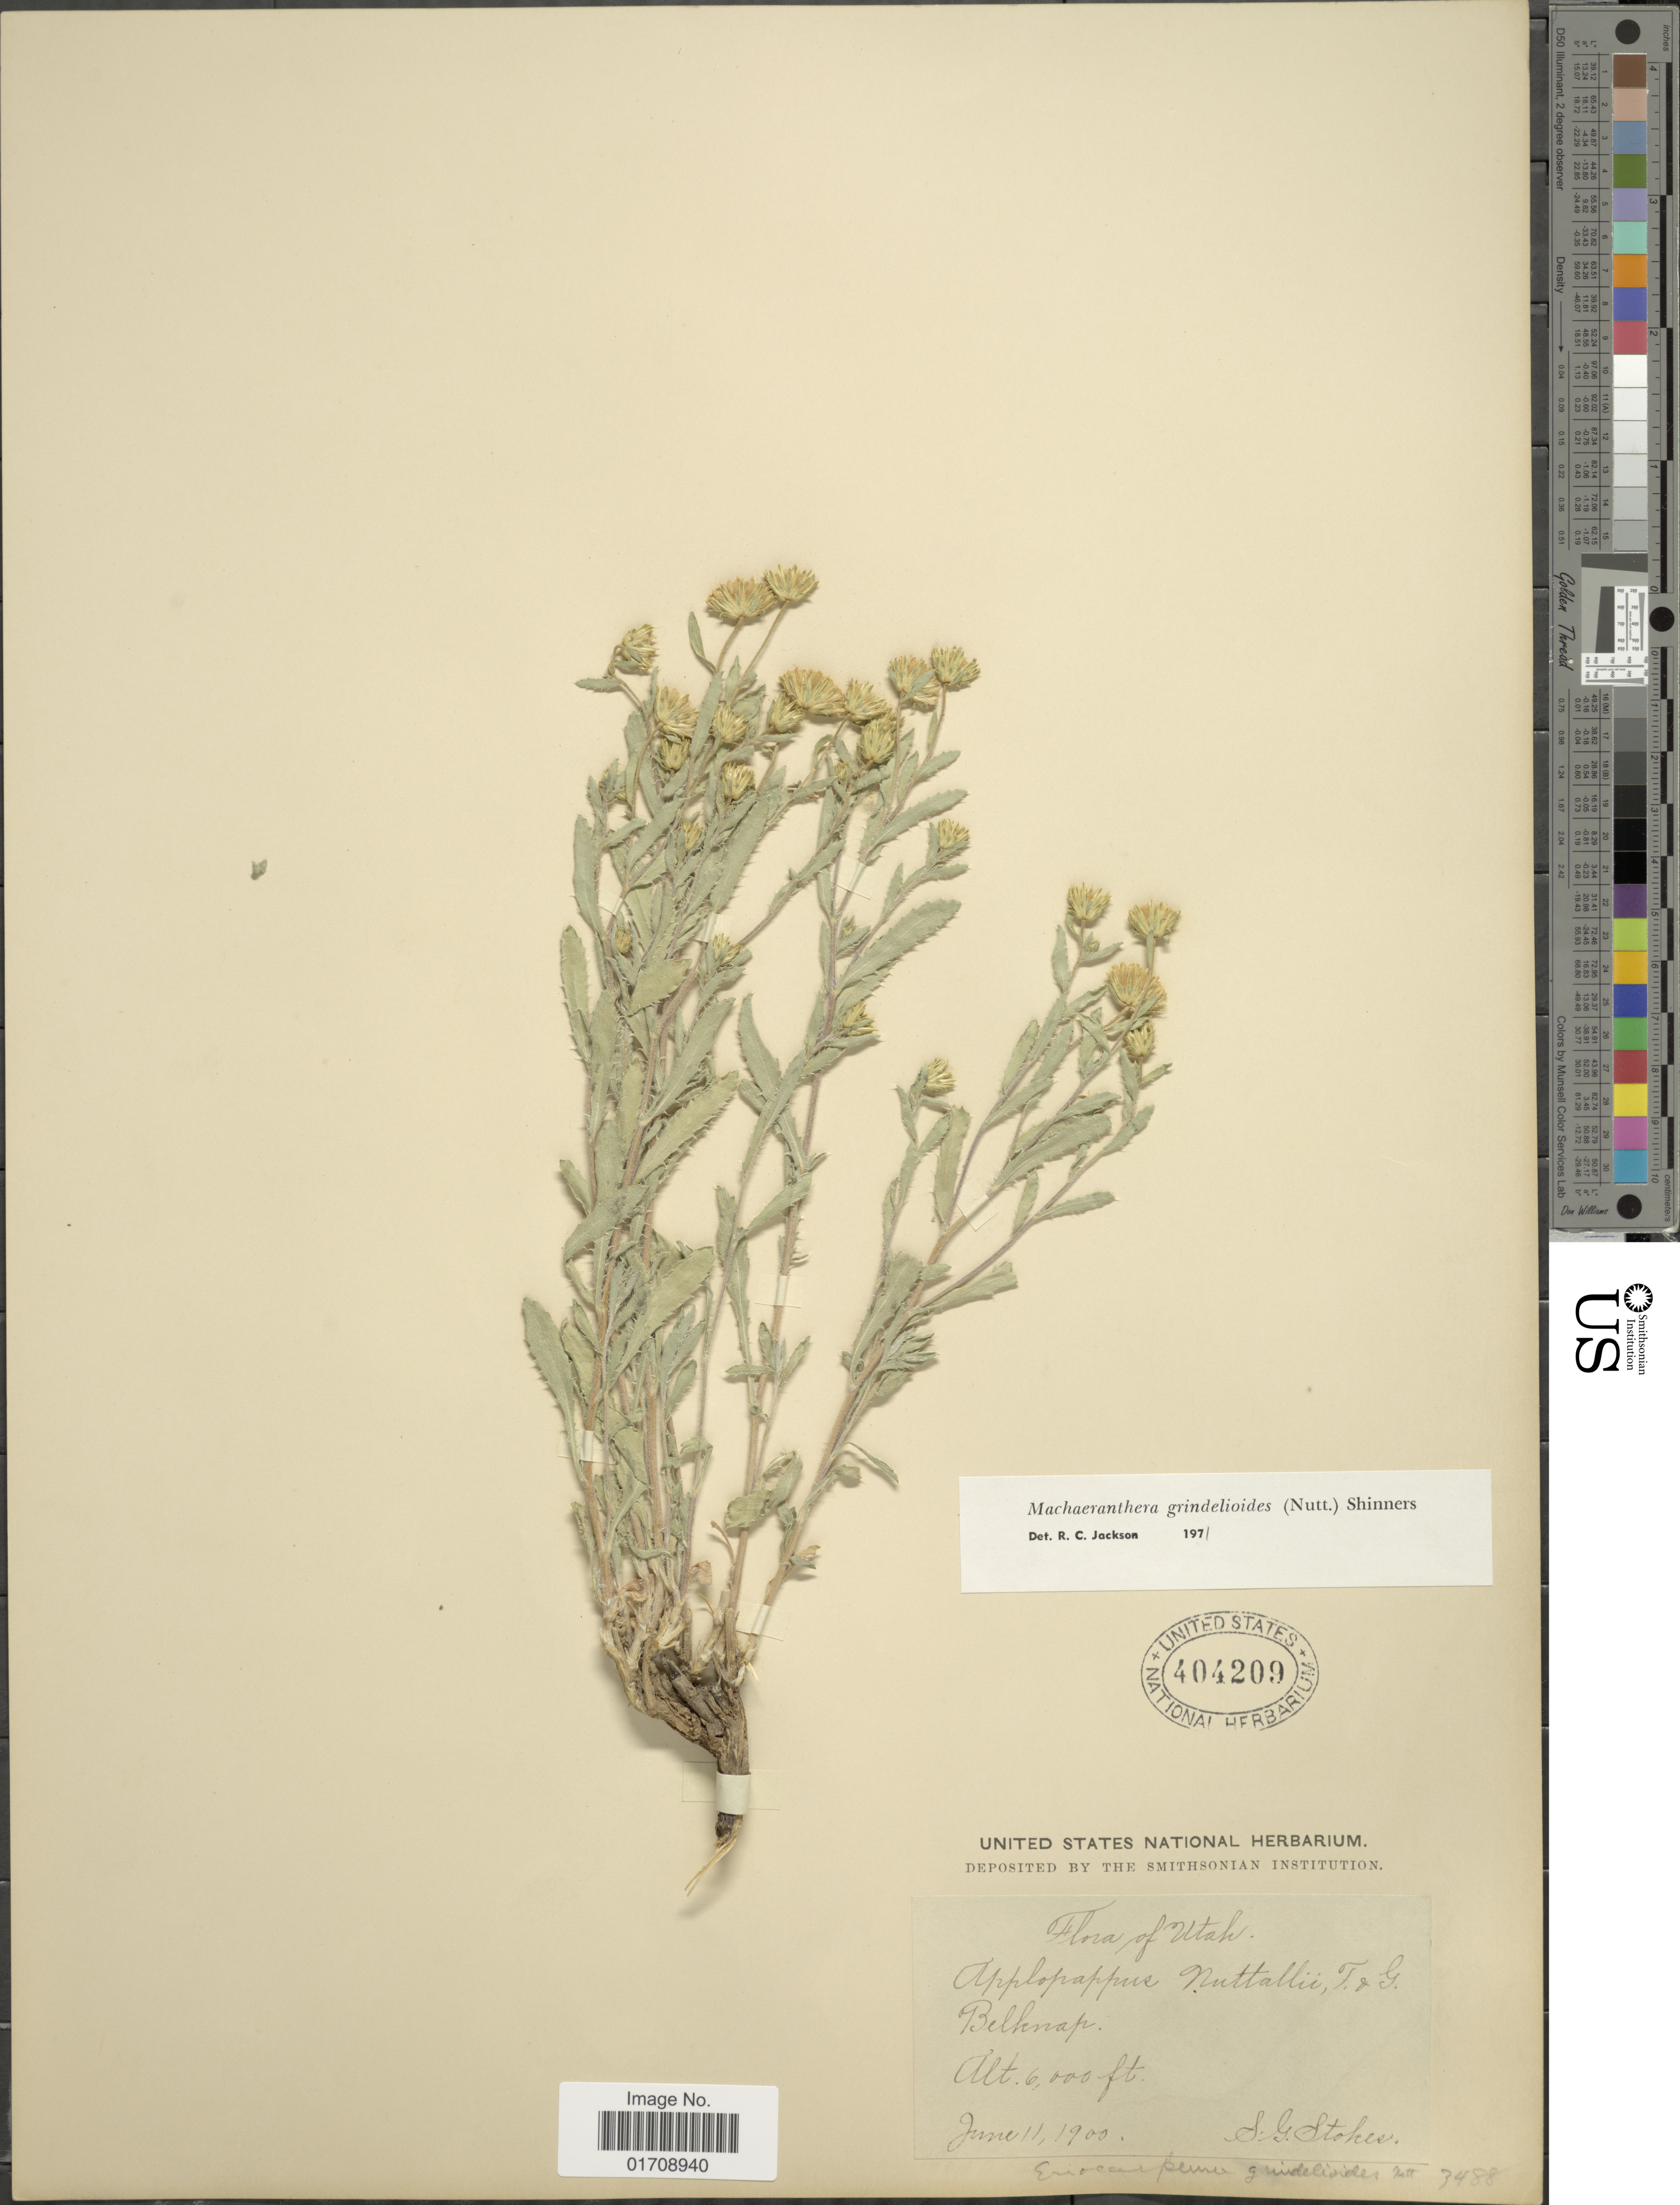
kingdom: Plantae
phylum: Tracheophyta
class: Magnoliopsida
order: Asterales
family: Asteraceae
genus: Machaeranthera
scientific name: Machaeranthera grindelioides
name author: (Nutt.) Shinners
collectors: S. G. Stokes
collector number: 3488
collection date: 1900-06-11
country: United States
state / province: Utah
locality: Belknap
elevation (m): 1829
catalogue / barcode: US 404209